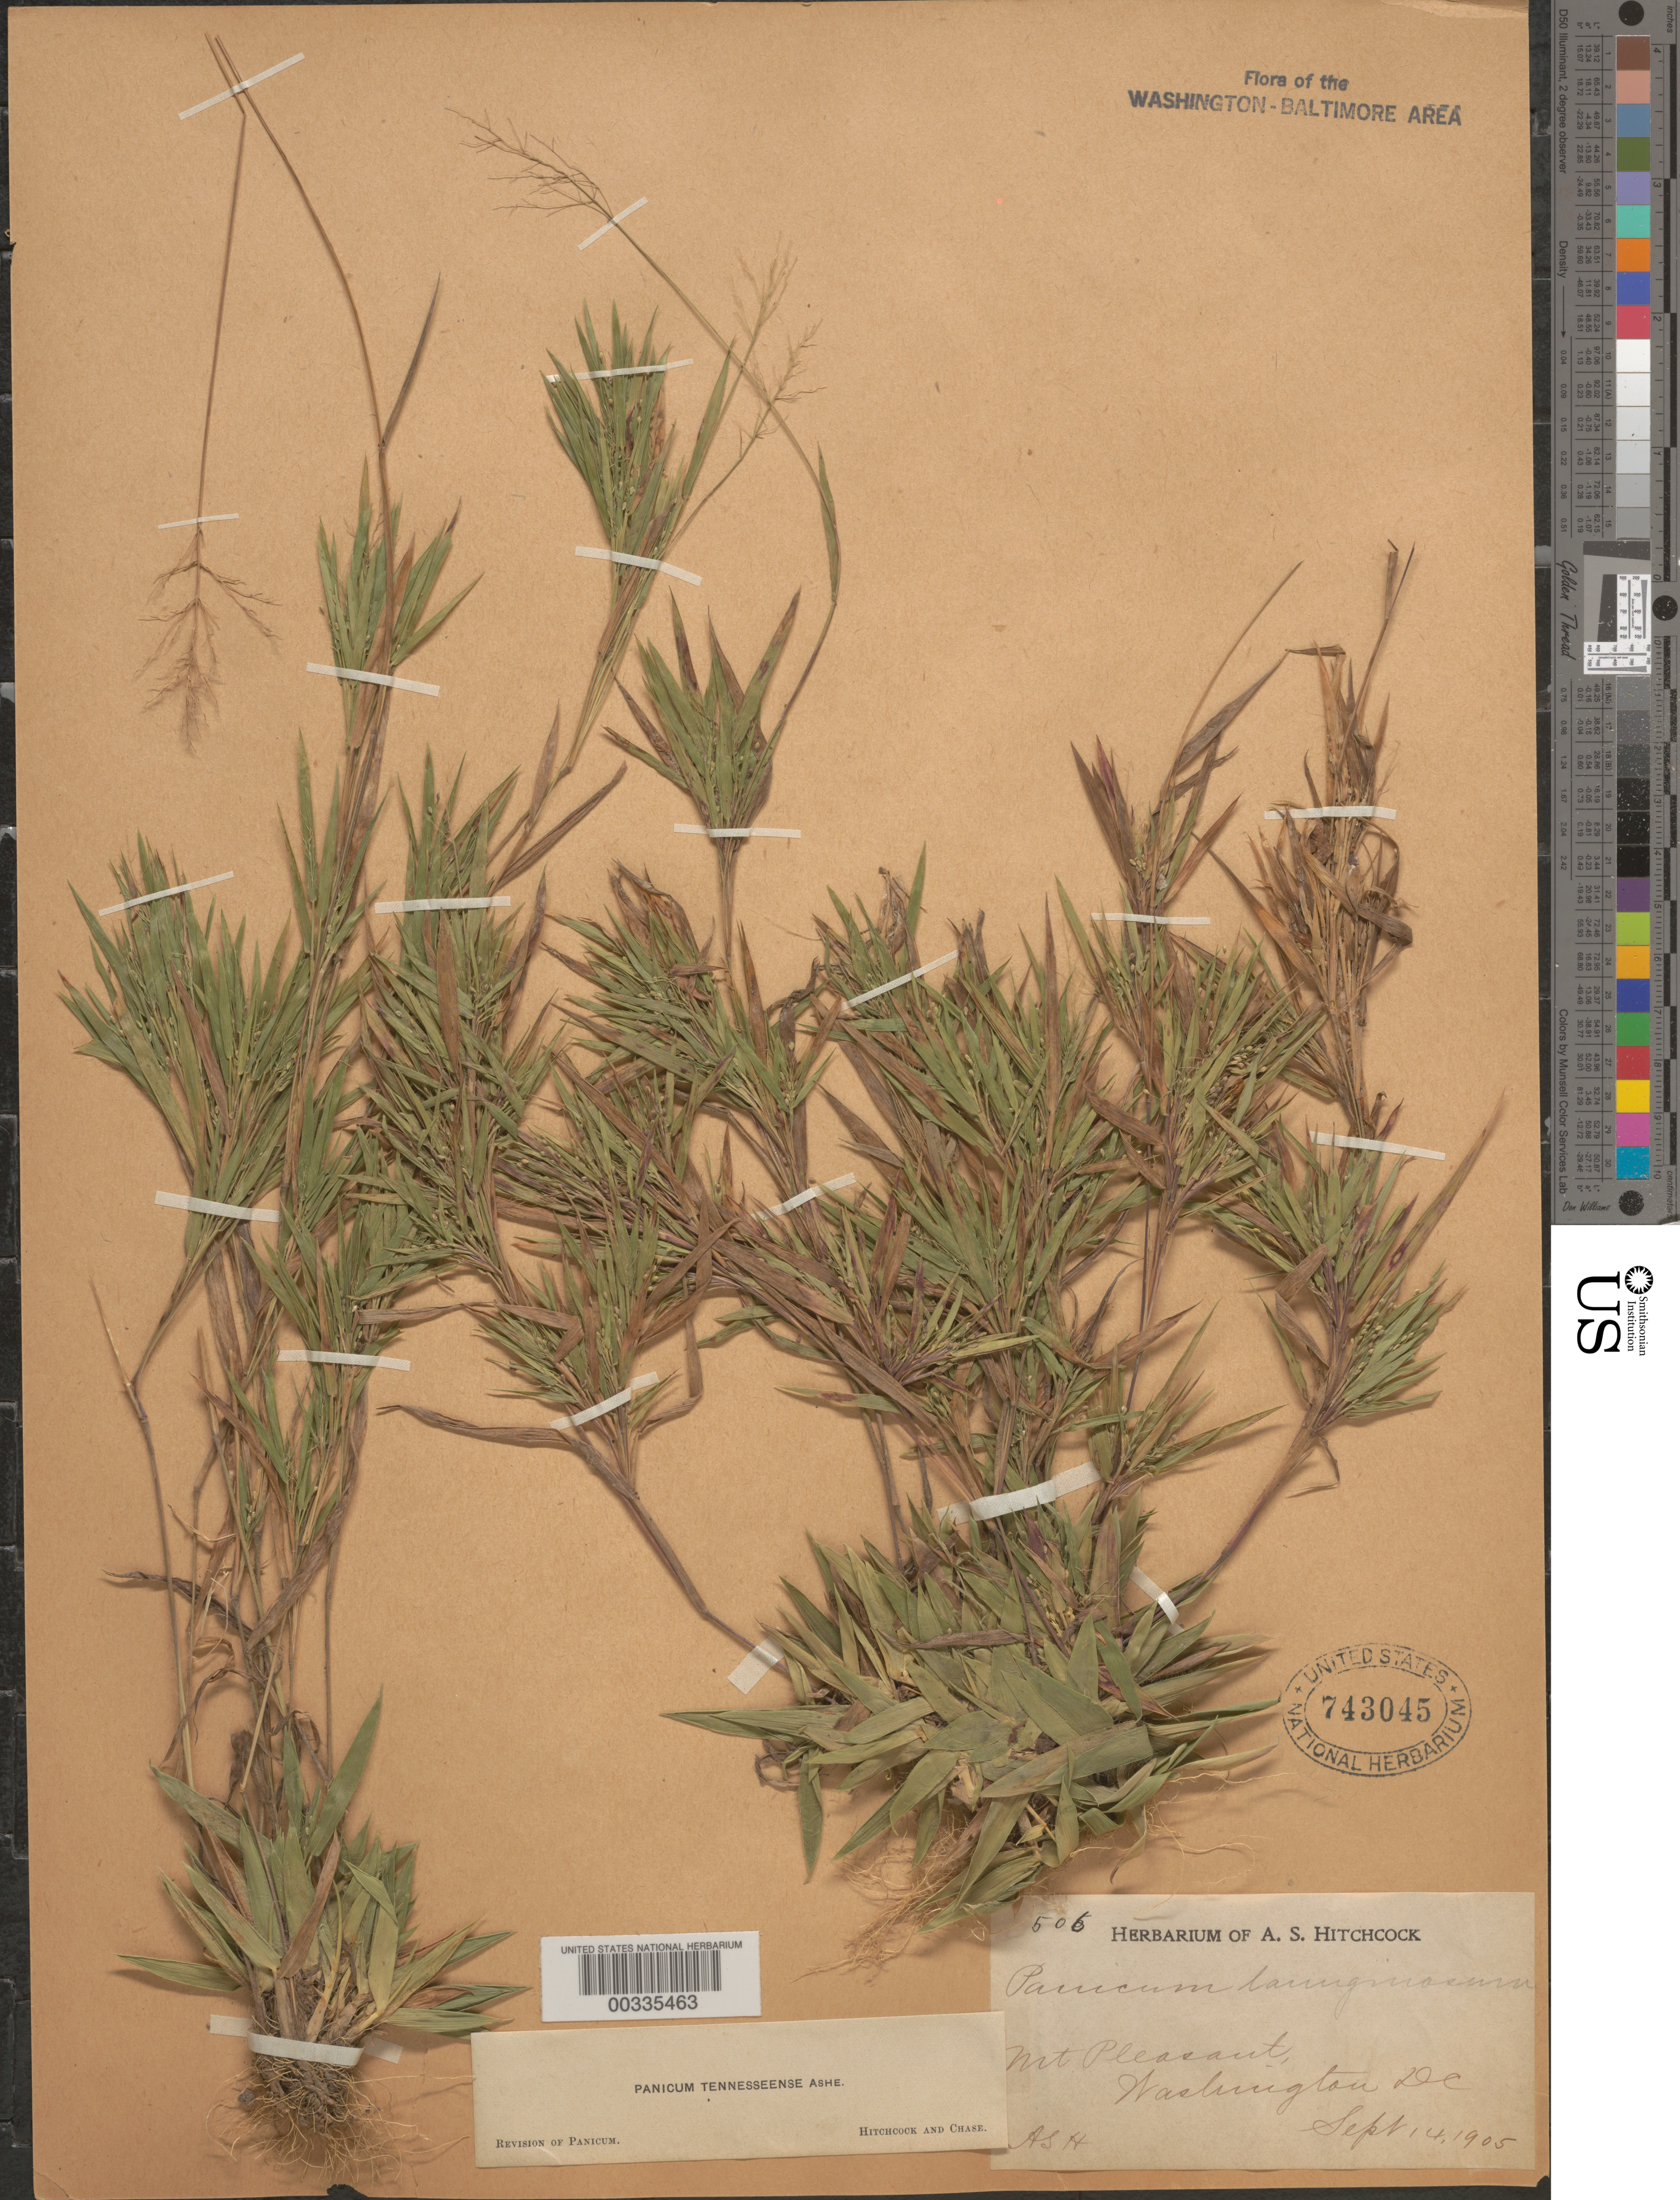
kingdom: Plantae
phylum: Tracheophyta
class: Liliopsida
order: Poales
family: Poaceae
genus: Dichanthelium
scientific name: Dichanthelium acuminatum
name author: (Sw.) Gould & C.A. Clark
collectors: A. S. Hitchcock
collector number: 506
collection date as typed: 14 Sep 1905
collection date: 1905-09-14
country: United States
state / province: District of Columbia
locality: Mount Pleasant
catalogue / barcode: US 743045